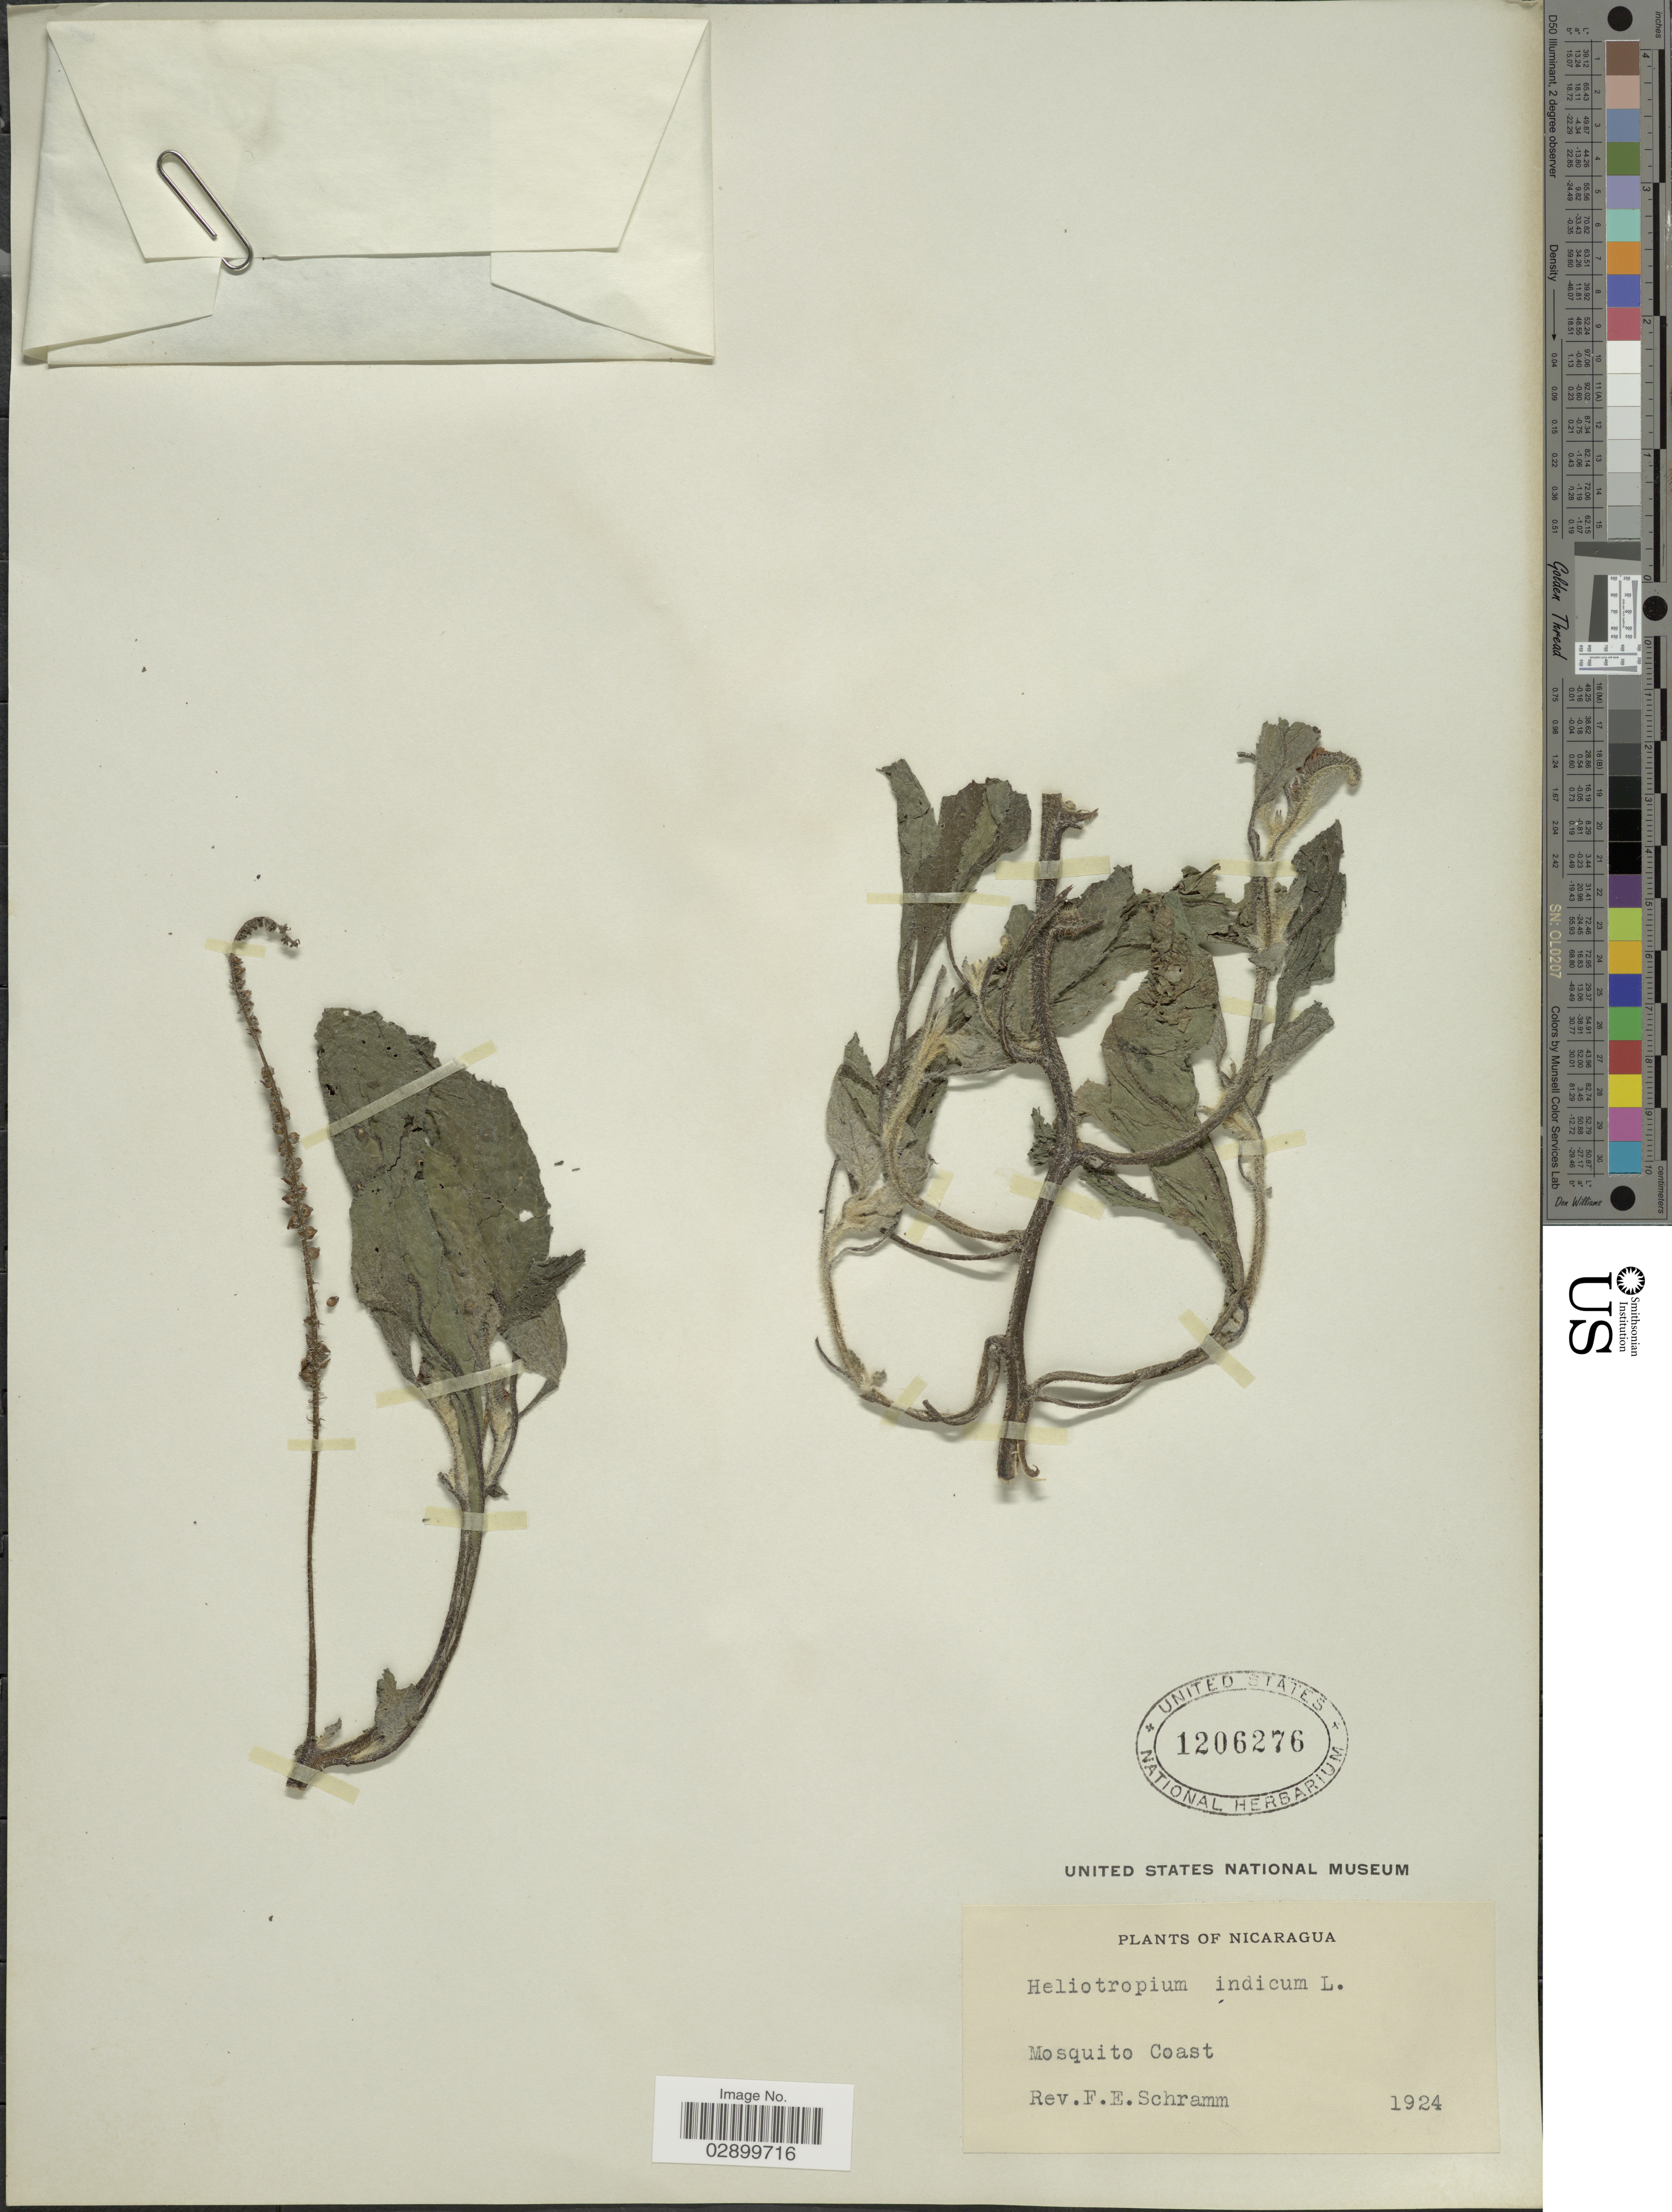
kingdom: Plantae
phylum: Tracheophyta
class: Magnoliopsida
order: Boraginales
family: Heliotropiaceae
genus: Heliotropium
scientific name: Heliotropium indicum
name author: L.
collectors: F. E. Schramm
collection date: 1924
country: Nicaragua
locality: Mosquito Coast.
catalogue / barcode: US 1206276